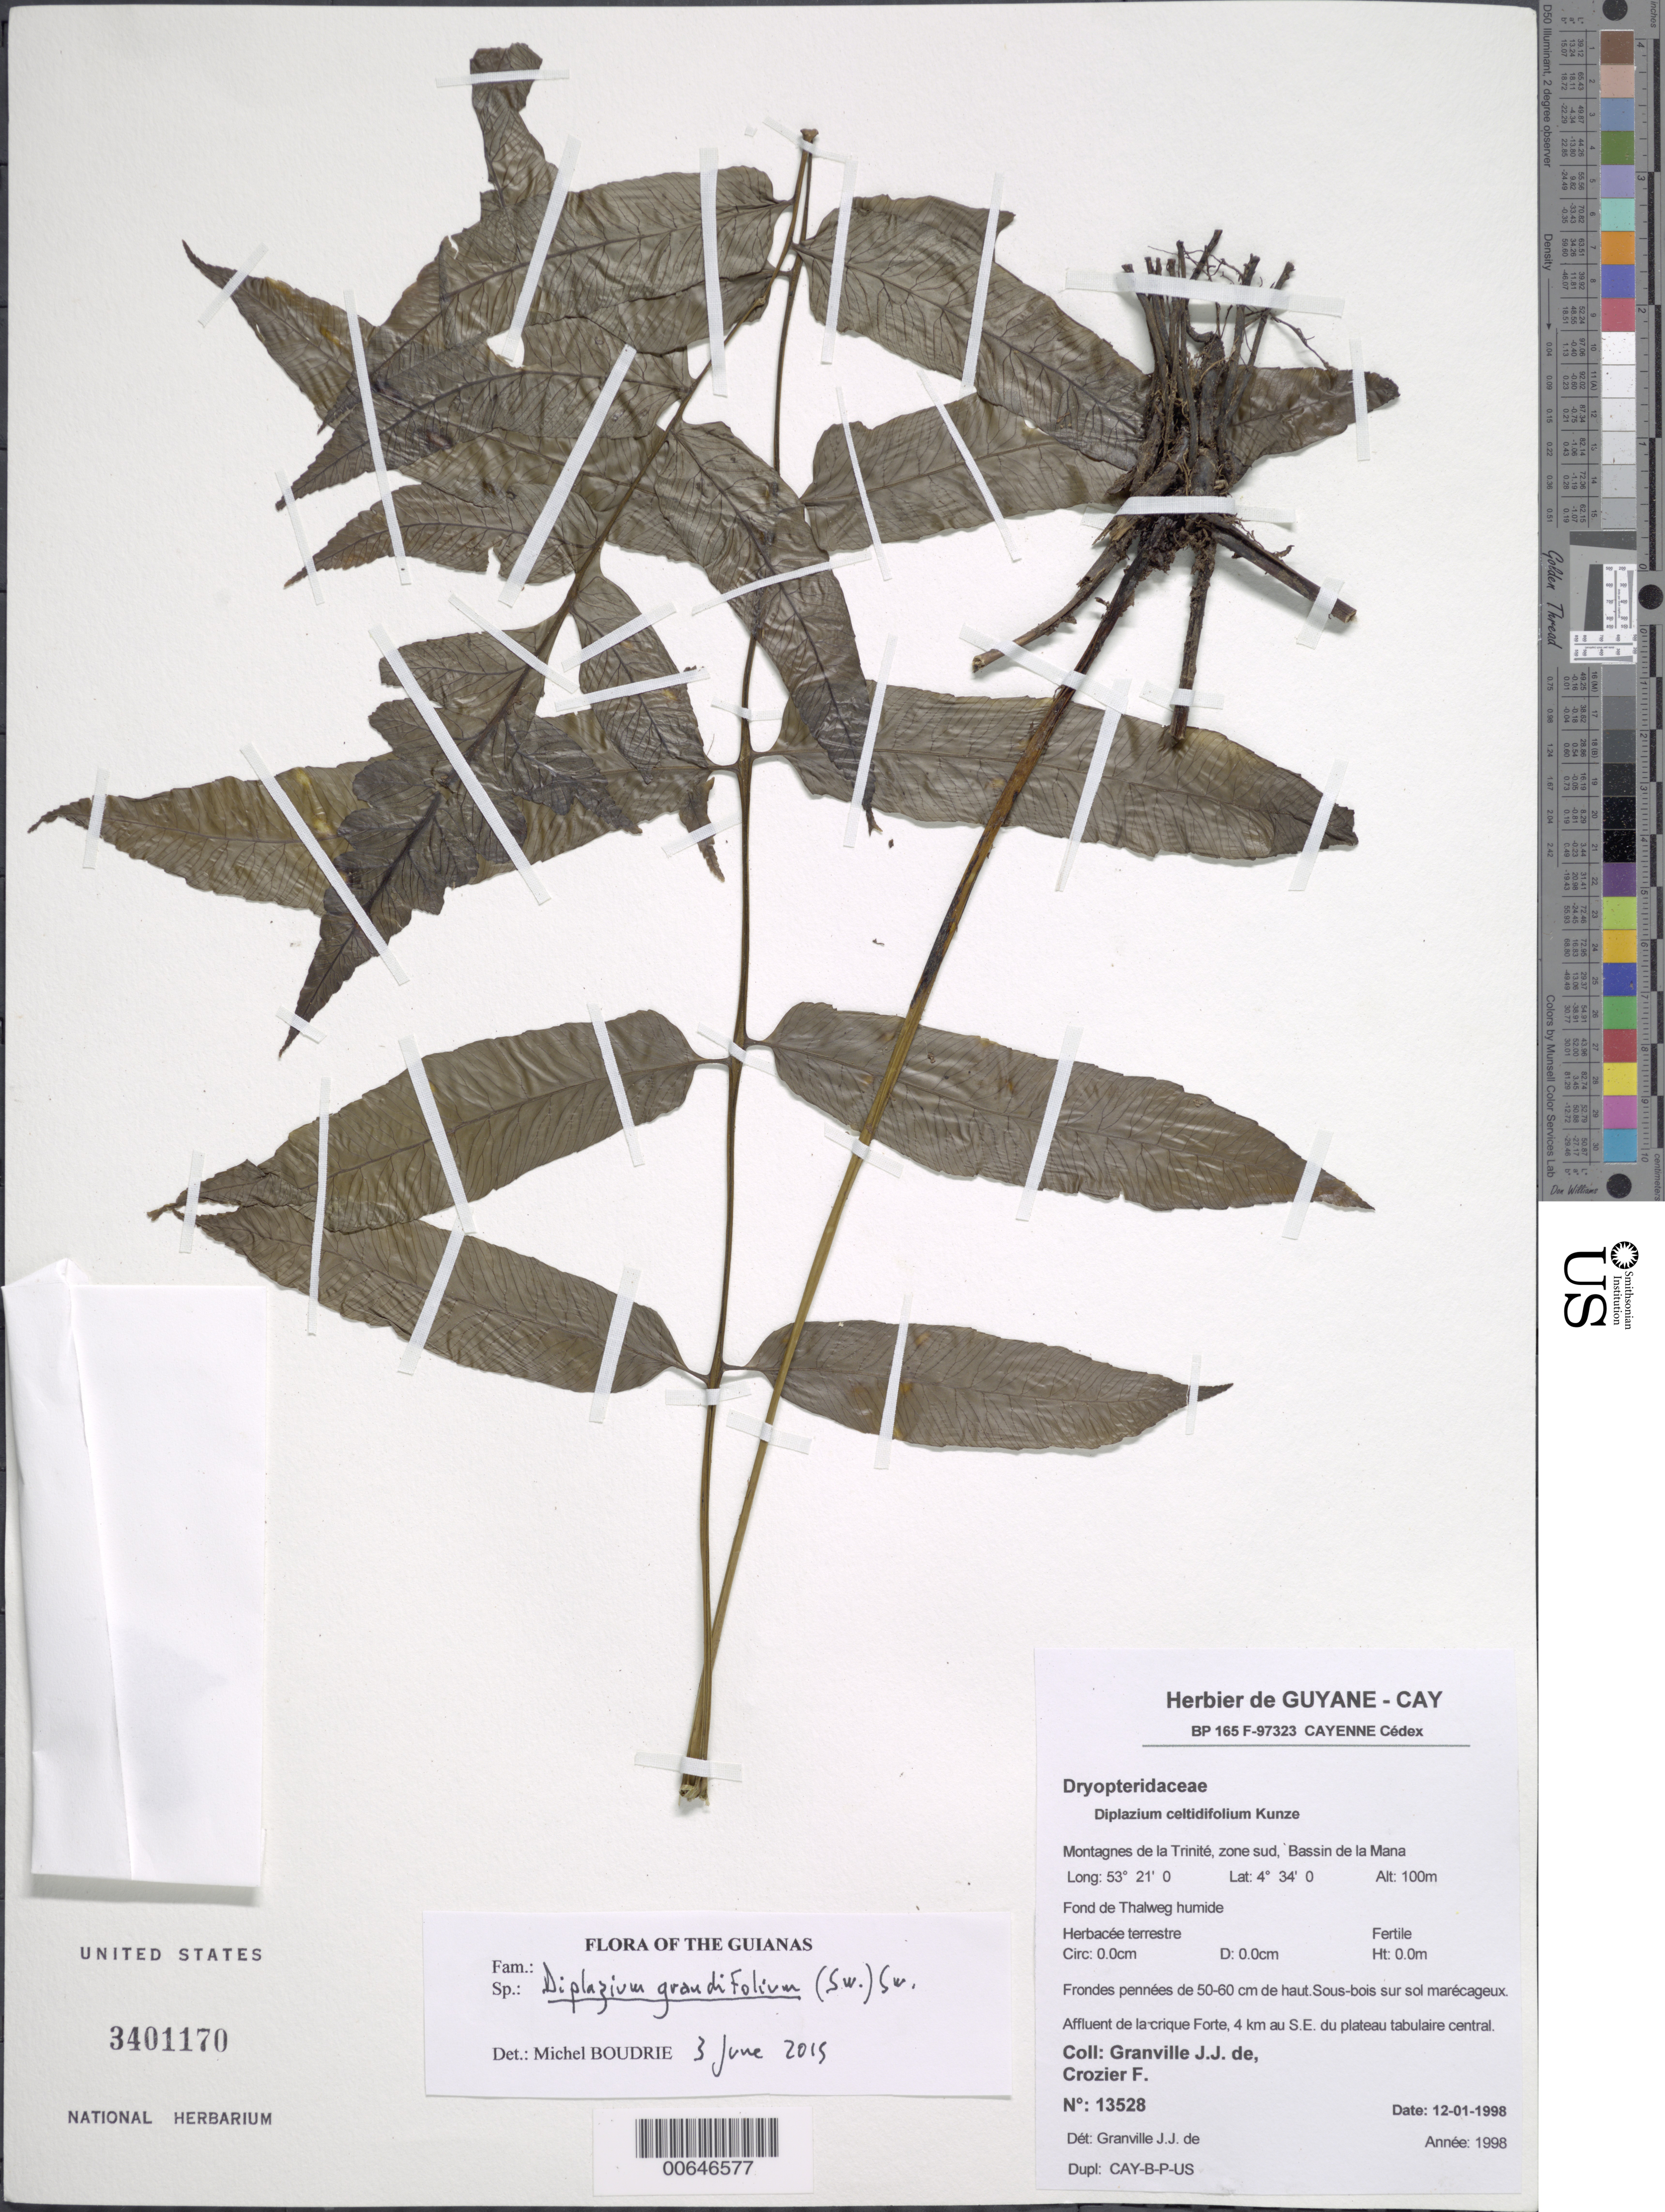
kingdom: Plantae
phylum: Tracheophyta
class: Polypodiopsida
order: Polypodiales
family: Athyriaceae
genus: Diplazium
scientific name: Diplazium grandifolium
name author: Sw.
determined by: Boudrie, M.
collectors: J.-J. de Granville & F. Crozier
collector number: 13528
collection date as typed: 12-Jan-98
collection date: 1998-01-12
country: French Guiana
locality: Montagnes de la Trinité, zone sud, Bassin de la Mana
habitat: Fond de Thalweg humide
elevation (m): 100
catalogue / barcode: US 3401170